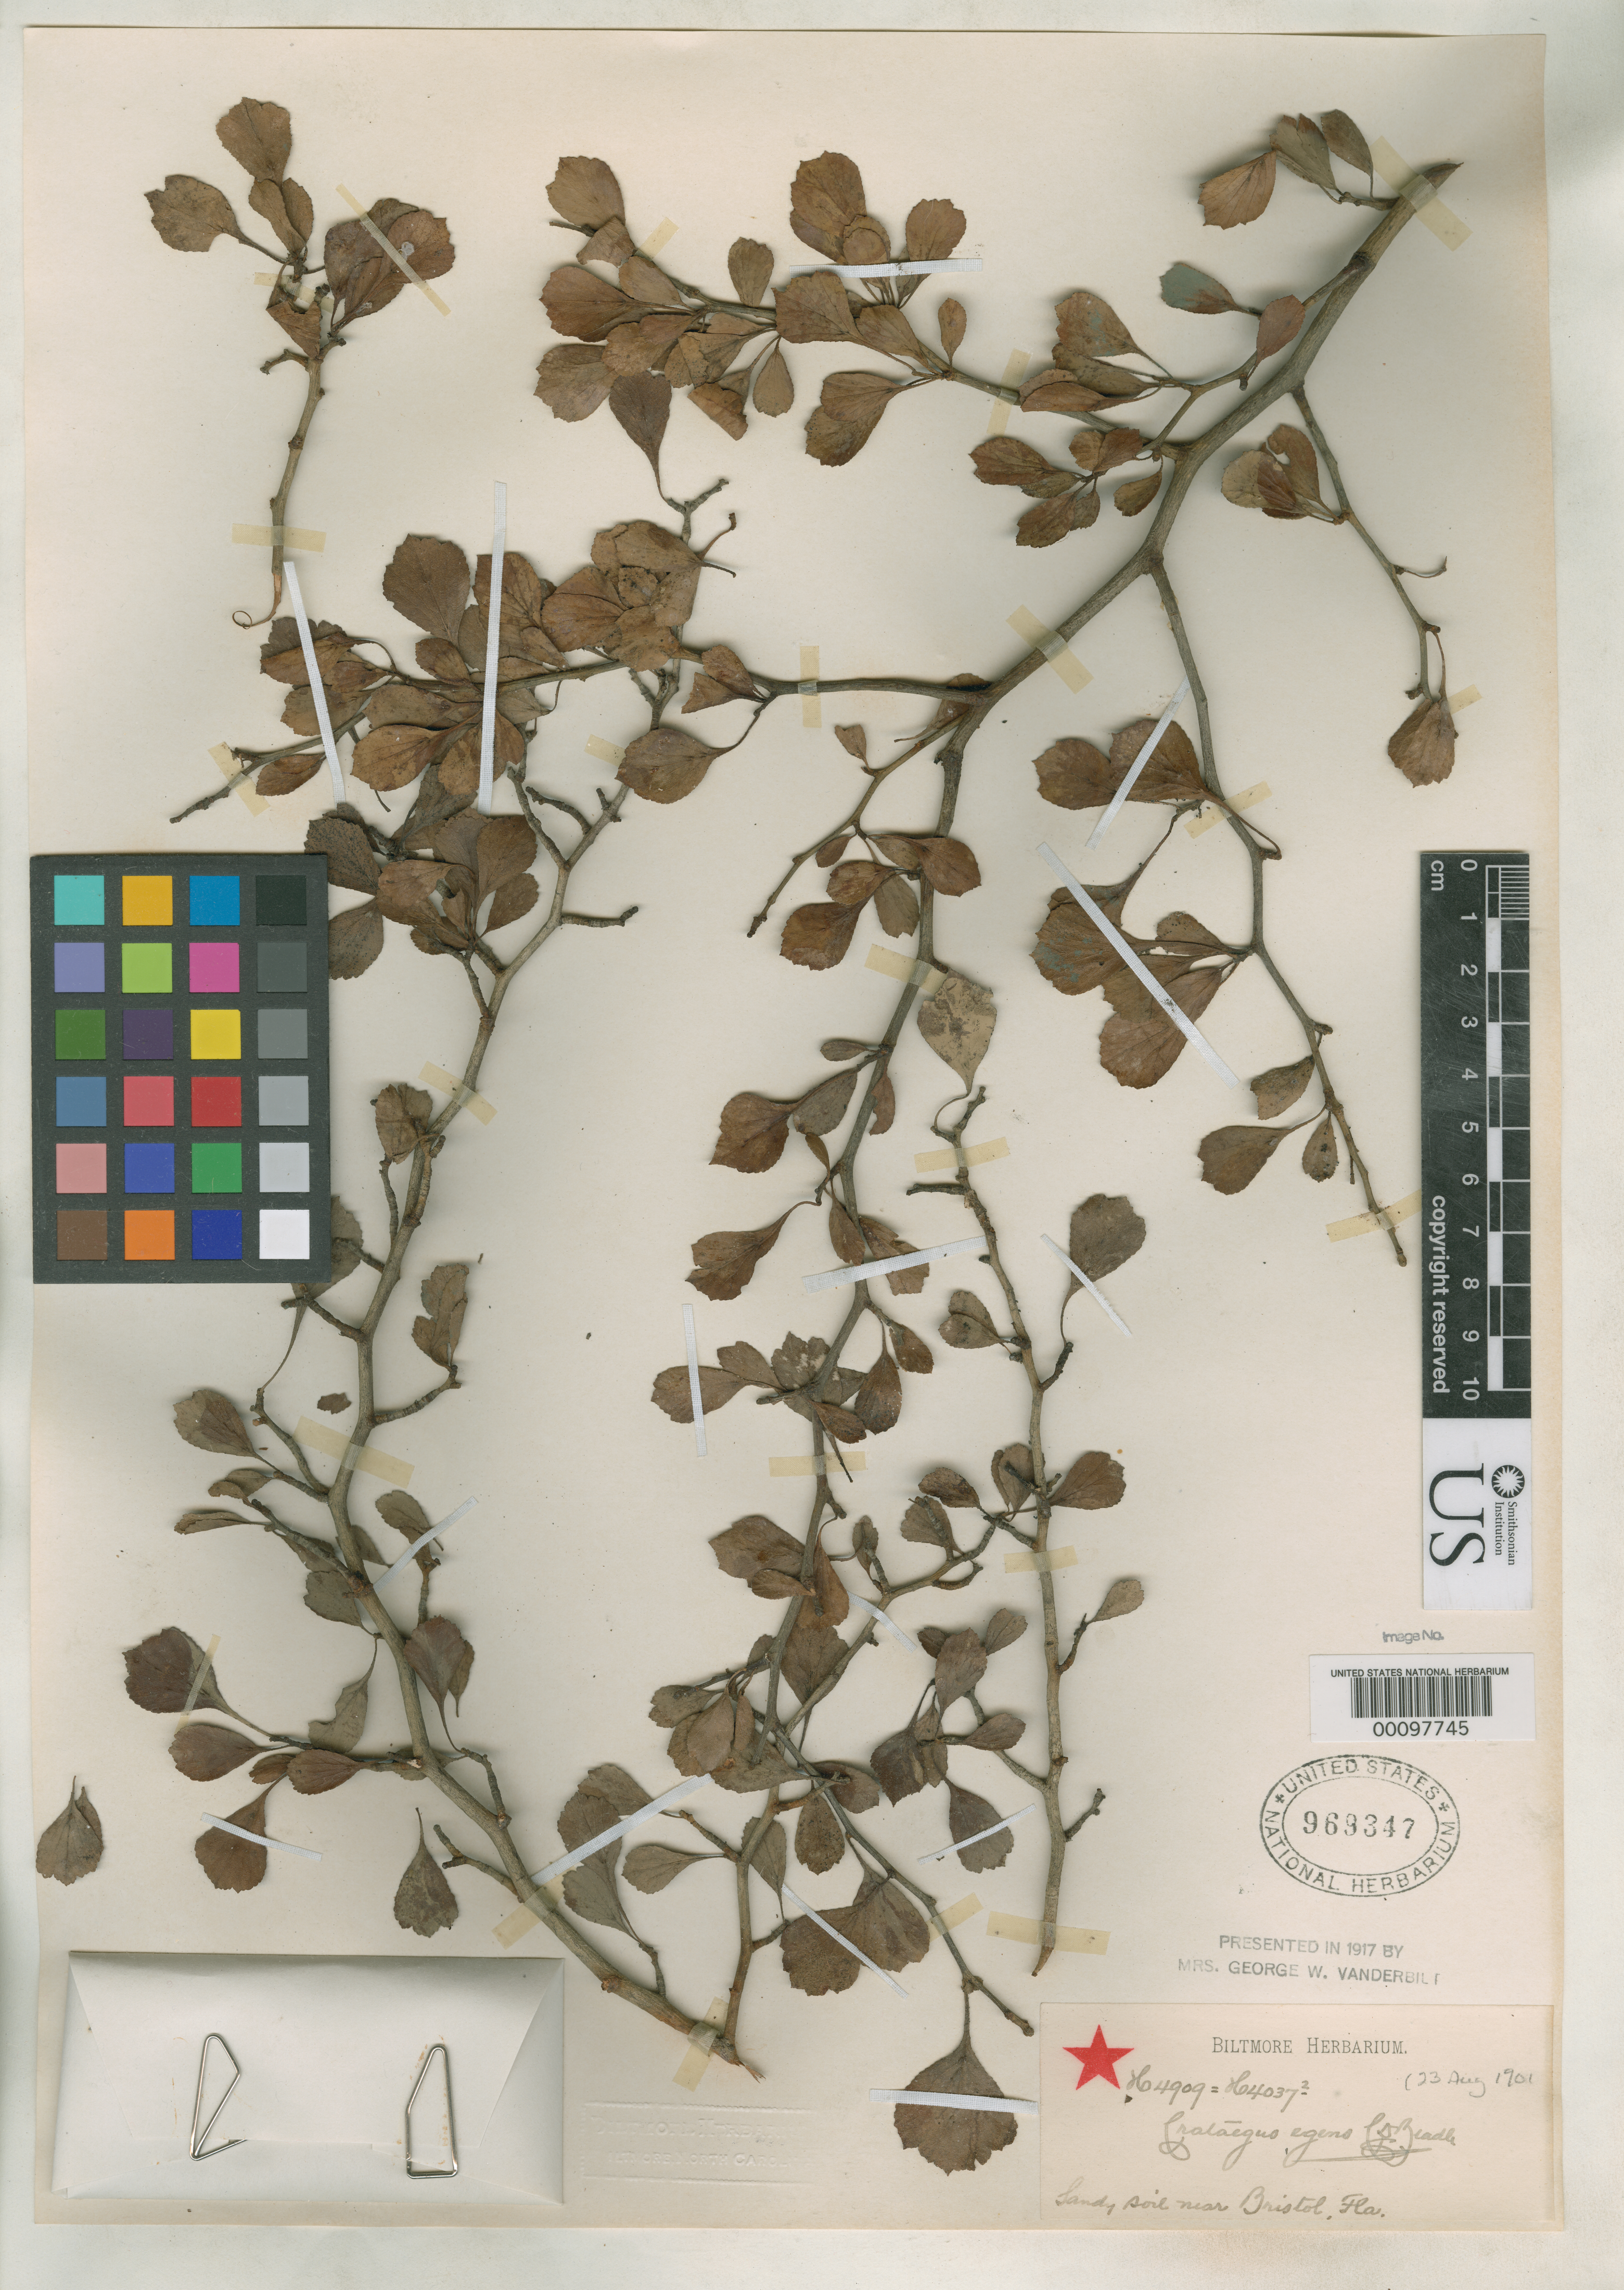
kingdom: Plantae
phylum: Tracheophyta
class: Magnoliopsida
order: Rosales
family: Rosaceae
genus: Crataegus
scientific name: Crataegus egens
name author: Beadle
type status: Syntype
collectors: ex herb. Biltmore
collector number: H 4909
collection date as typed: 23 Aug 1901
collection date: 1901-08-23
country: United States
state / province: Florida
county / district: Liberty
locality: Near Bristol.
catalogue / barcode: US 969347